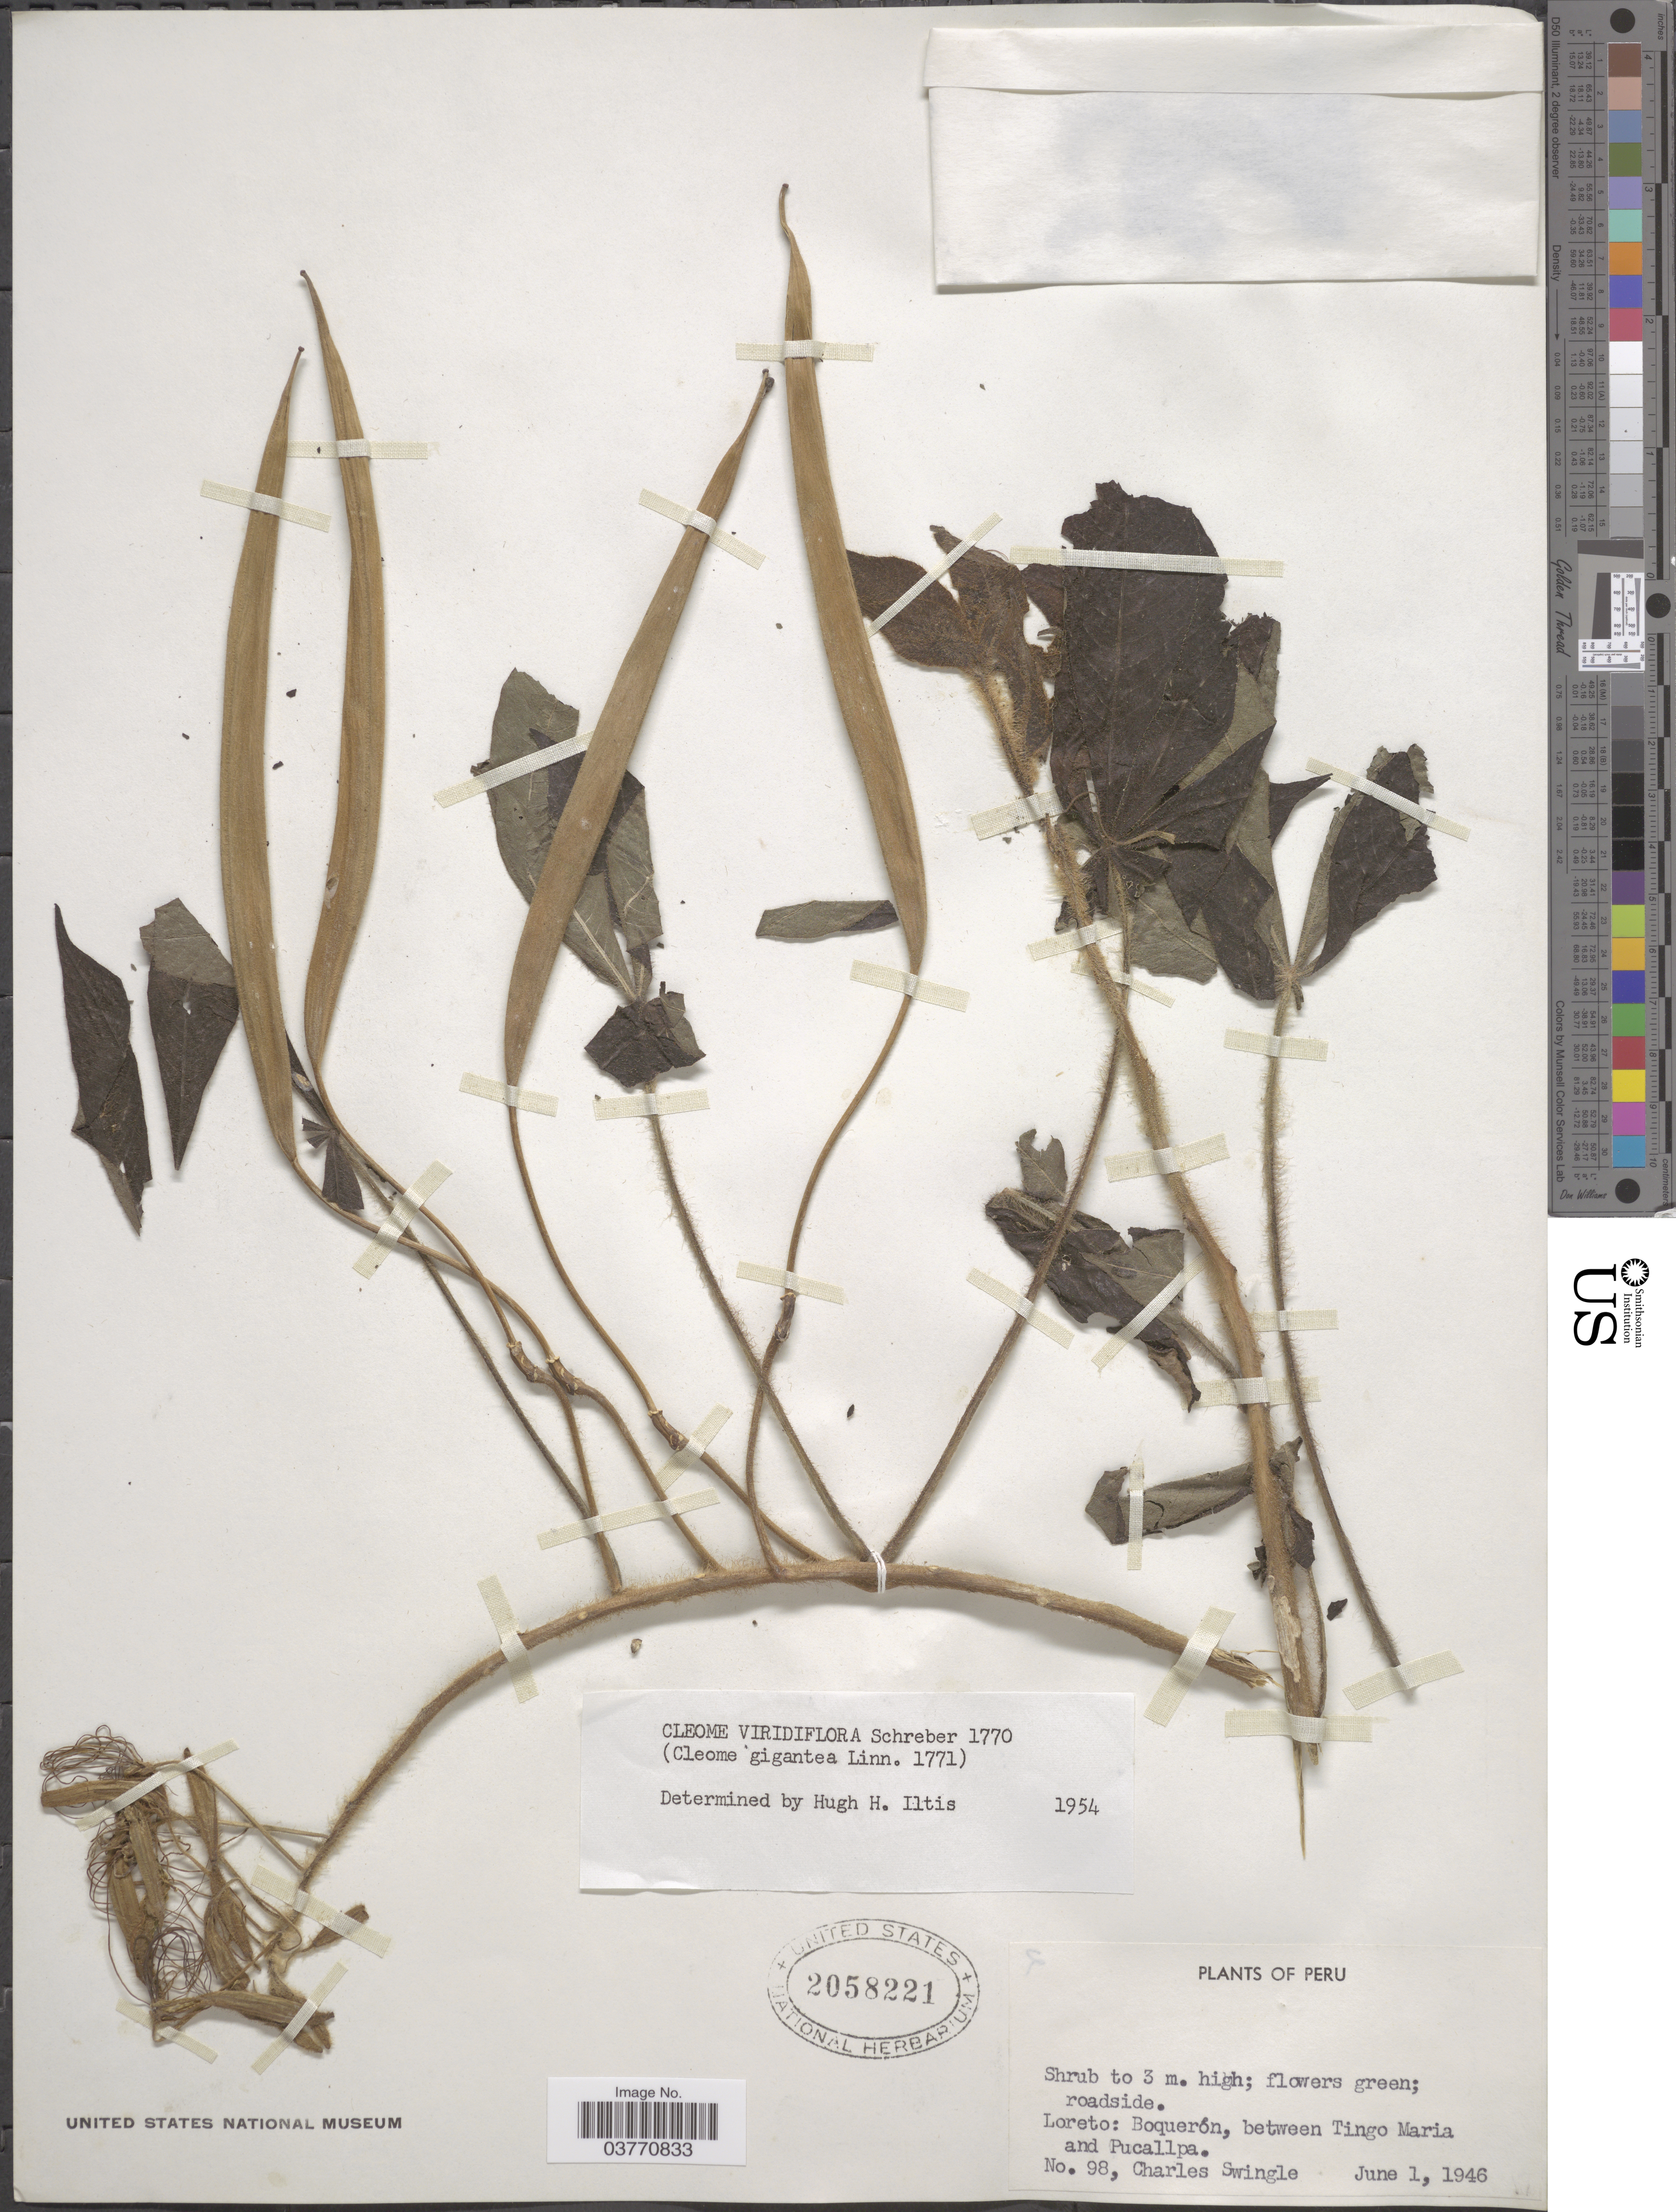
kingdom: Plantae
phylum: Tracheophyta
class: Magnoliopsida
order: Brassicales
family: Cleomaceae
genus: Melidiscus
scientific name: Melidiscus gigantea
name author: (L.) Raf.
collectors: C. Swingle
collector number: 98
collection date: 1946-06-01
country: Peru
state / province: Loreto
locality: Boquerón, between Tingo Maria and Pucallpa.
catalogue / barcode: US 2058221